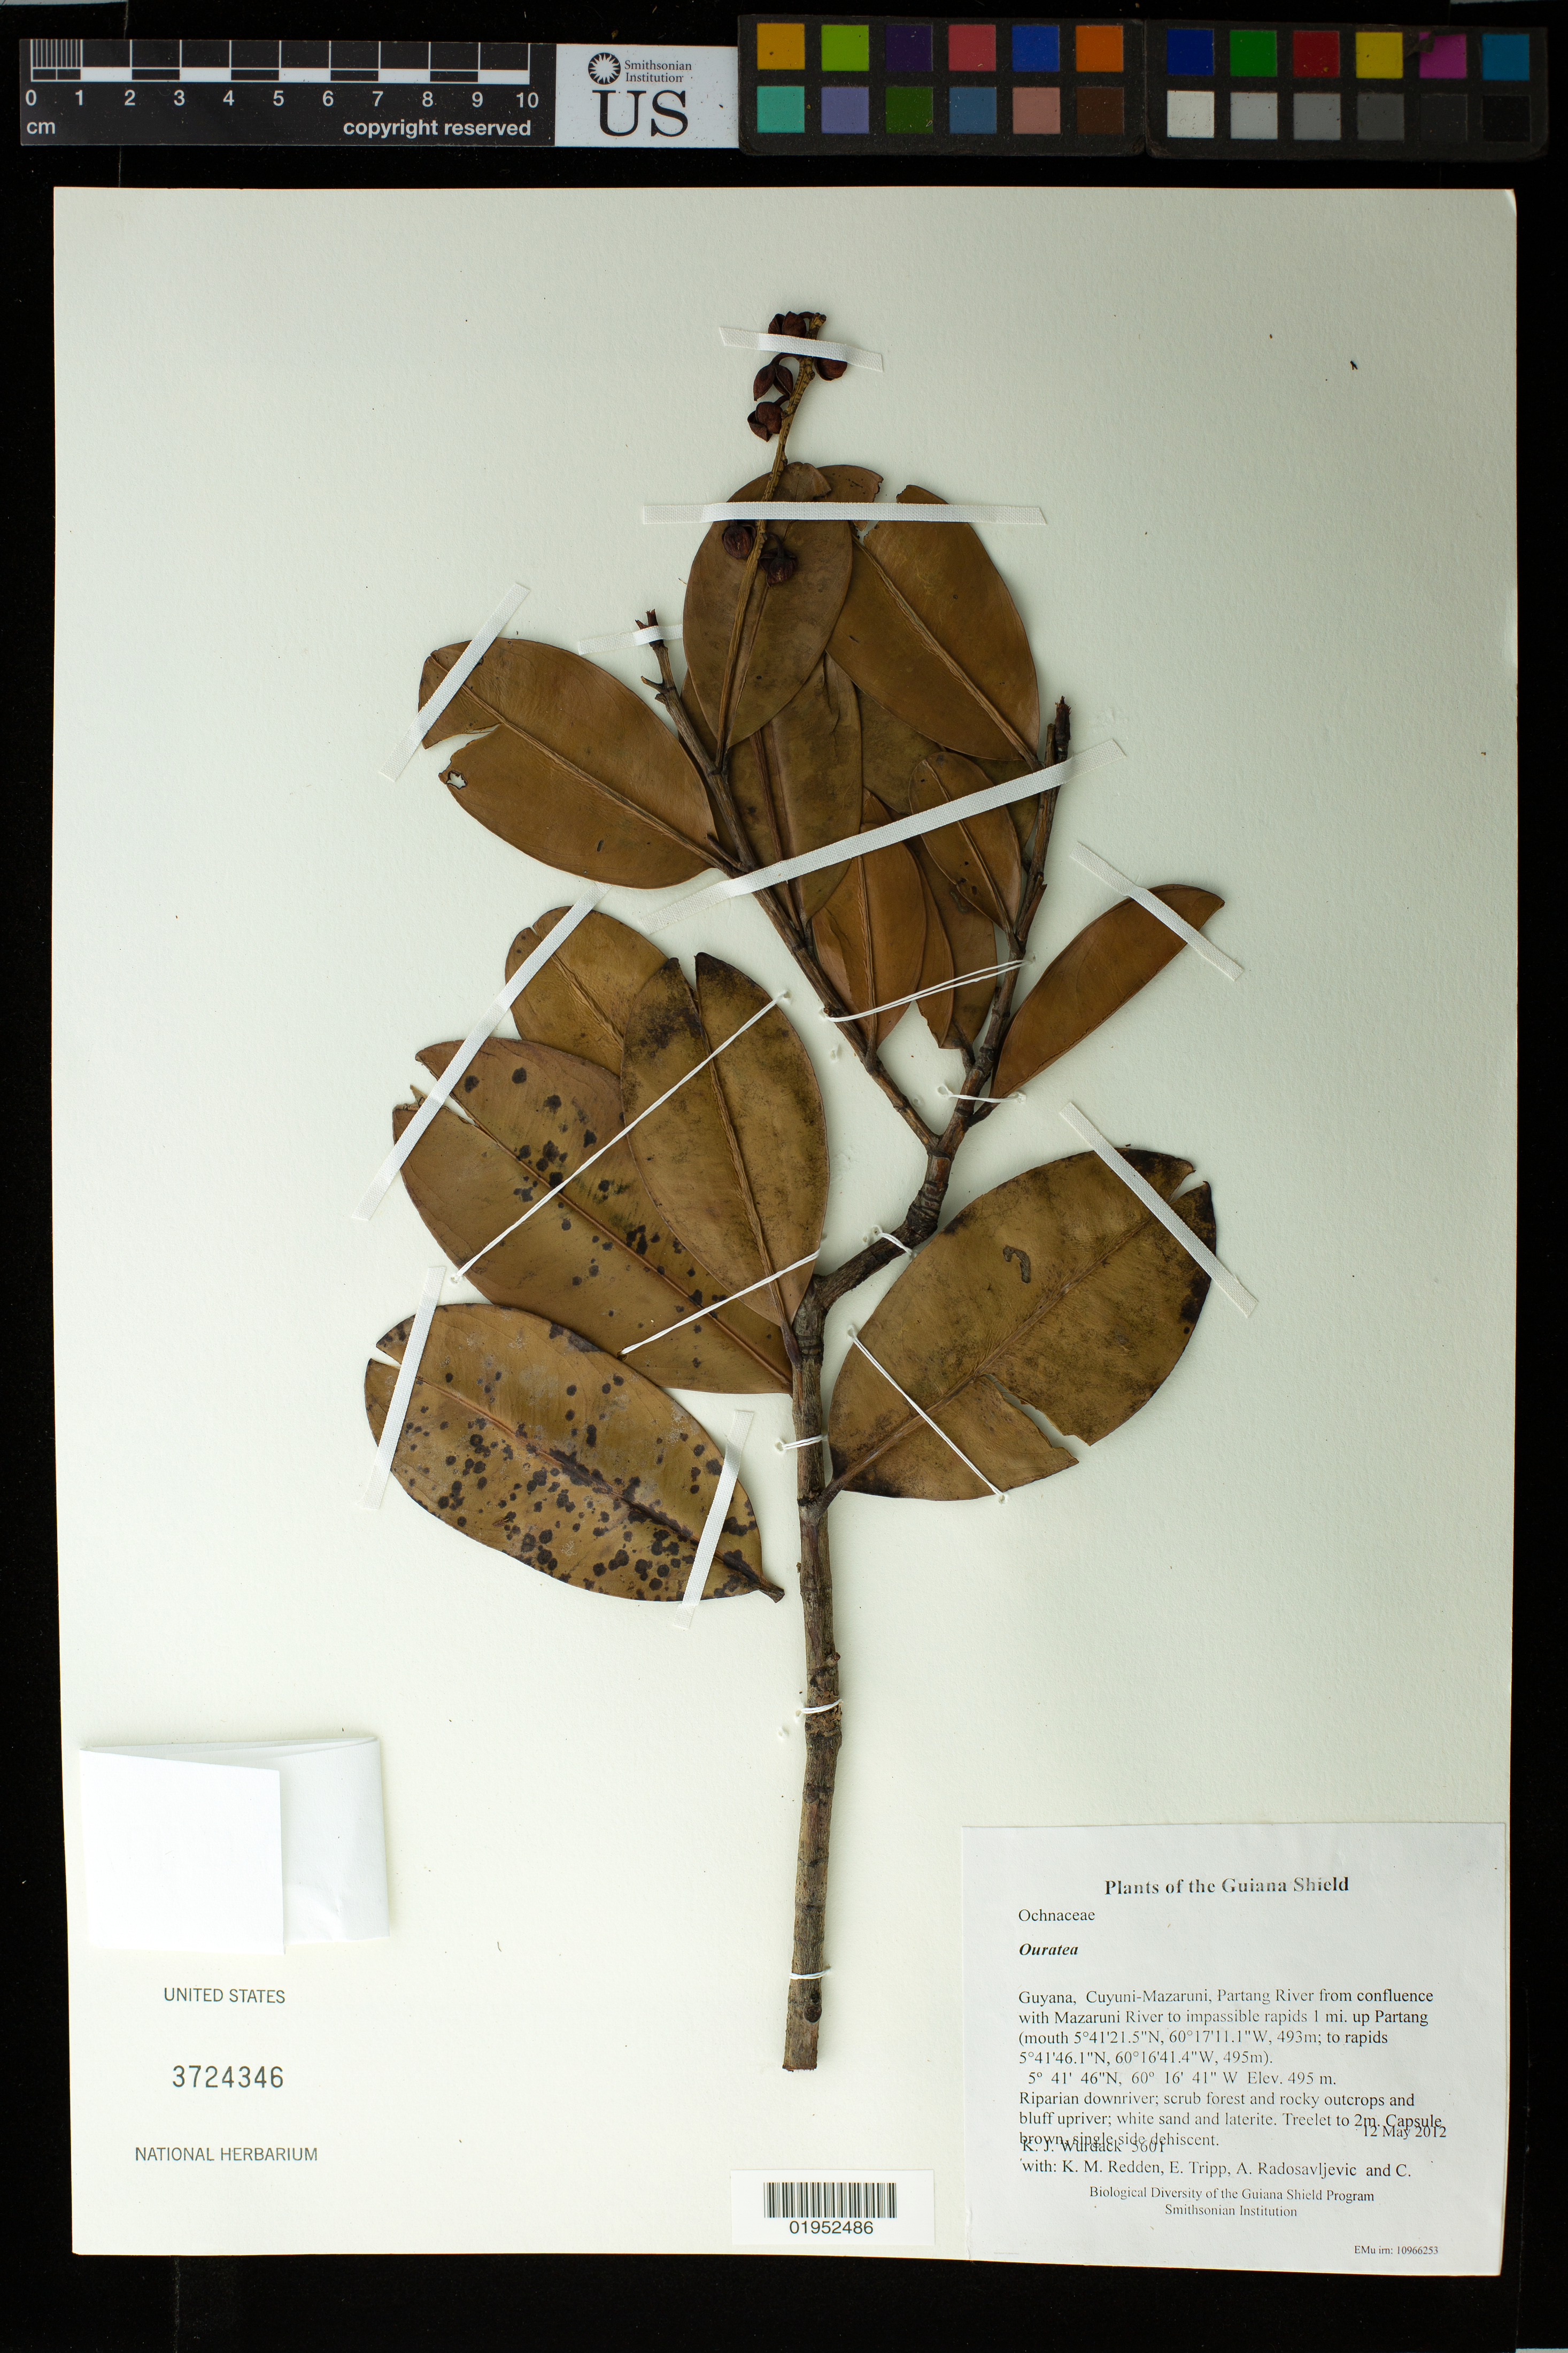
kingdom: Plantae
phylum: Tracheophyta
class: Magnoliopsida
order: Malpighiales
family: Ochnaceae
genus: Ouratea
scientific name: Ouratea sp.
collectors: K. Wurdack, K. M. Redden, E. Tripp, A. Radosavljevic & C. Jacobis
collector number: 5601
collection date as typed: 12 May 2012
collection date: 2012-05-12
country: Guyana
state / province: Cuyuni-Mazaruni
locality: Partang River from confluence with Mazaruni River to impassible rapids 1 mi. up Partang (mouth 5°41'21.5"N, 60°17'11.1"W, 493m; to rapids 5°41'46.1"N, 60°16'41.4"W, 495m)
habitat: Riparian downriver; scrub forest and rocky outcrops and bluff upriver; white sand and laterite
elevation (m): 495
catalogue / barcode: US 3724346